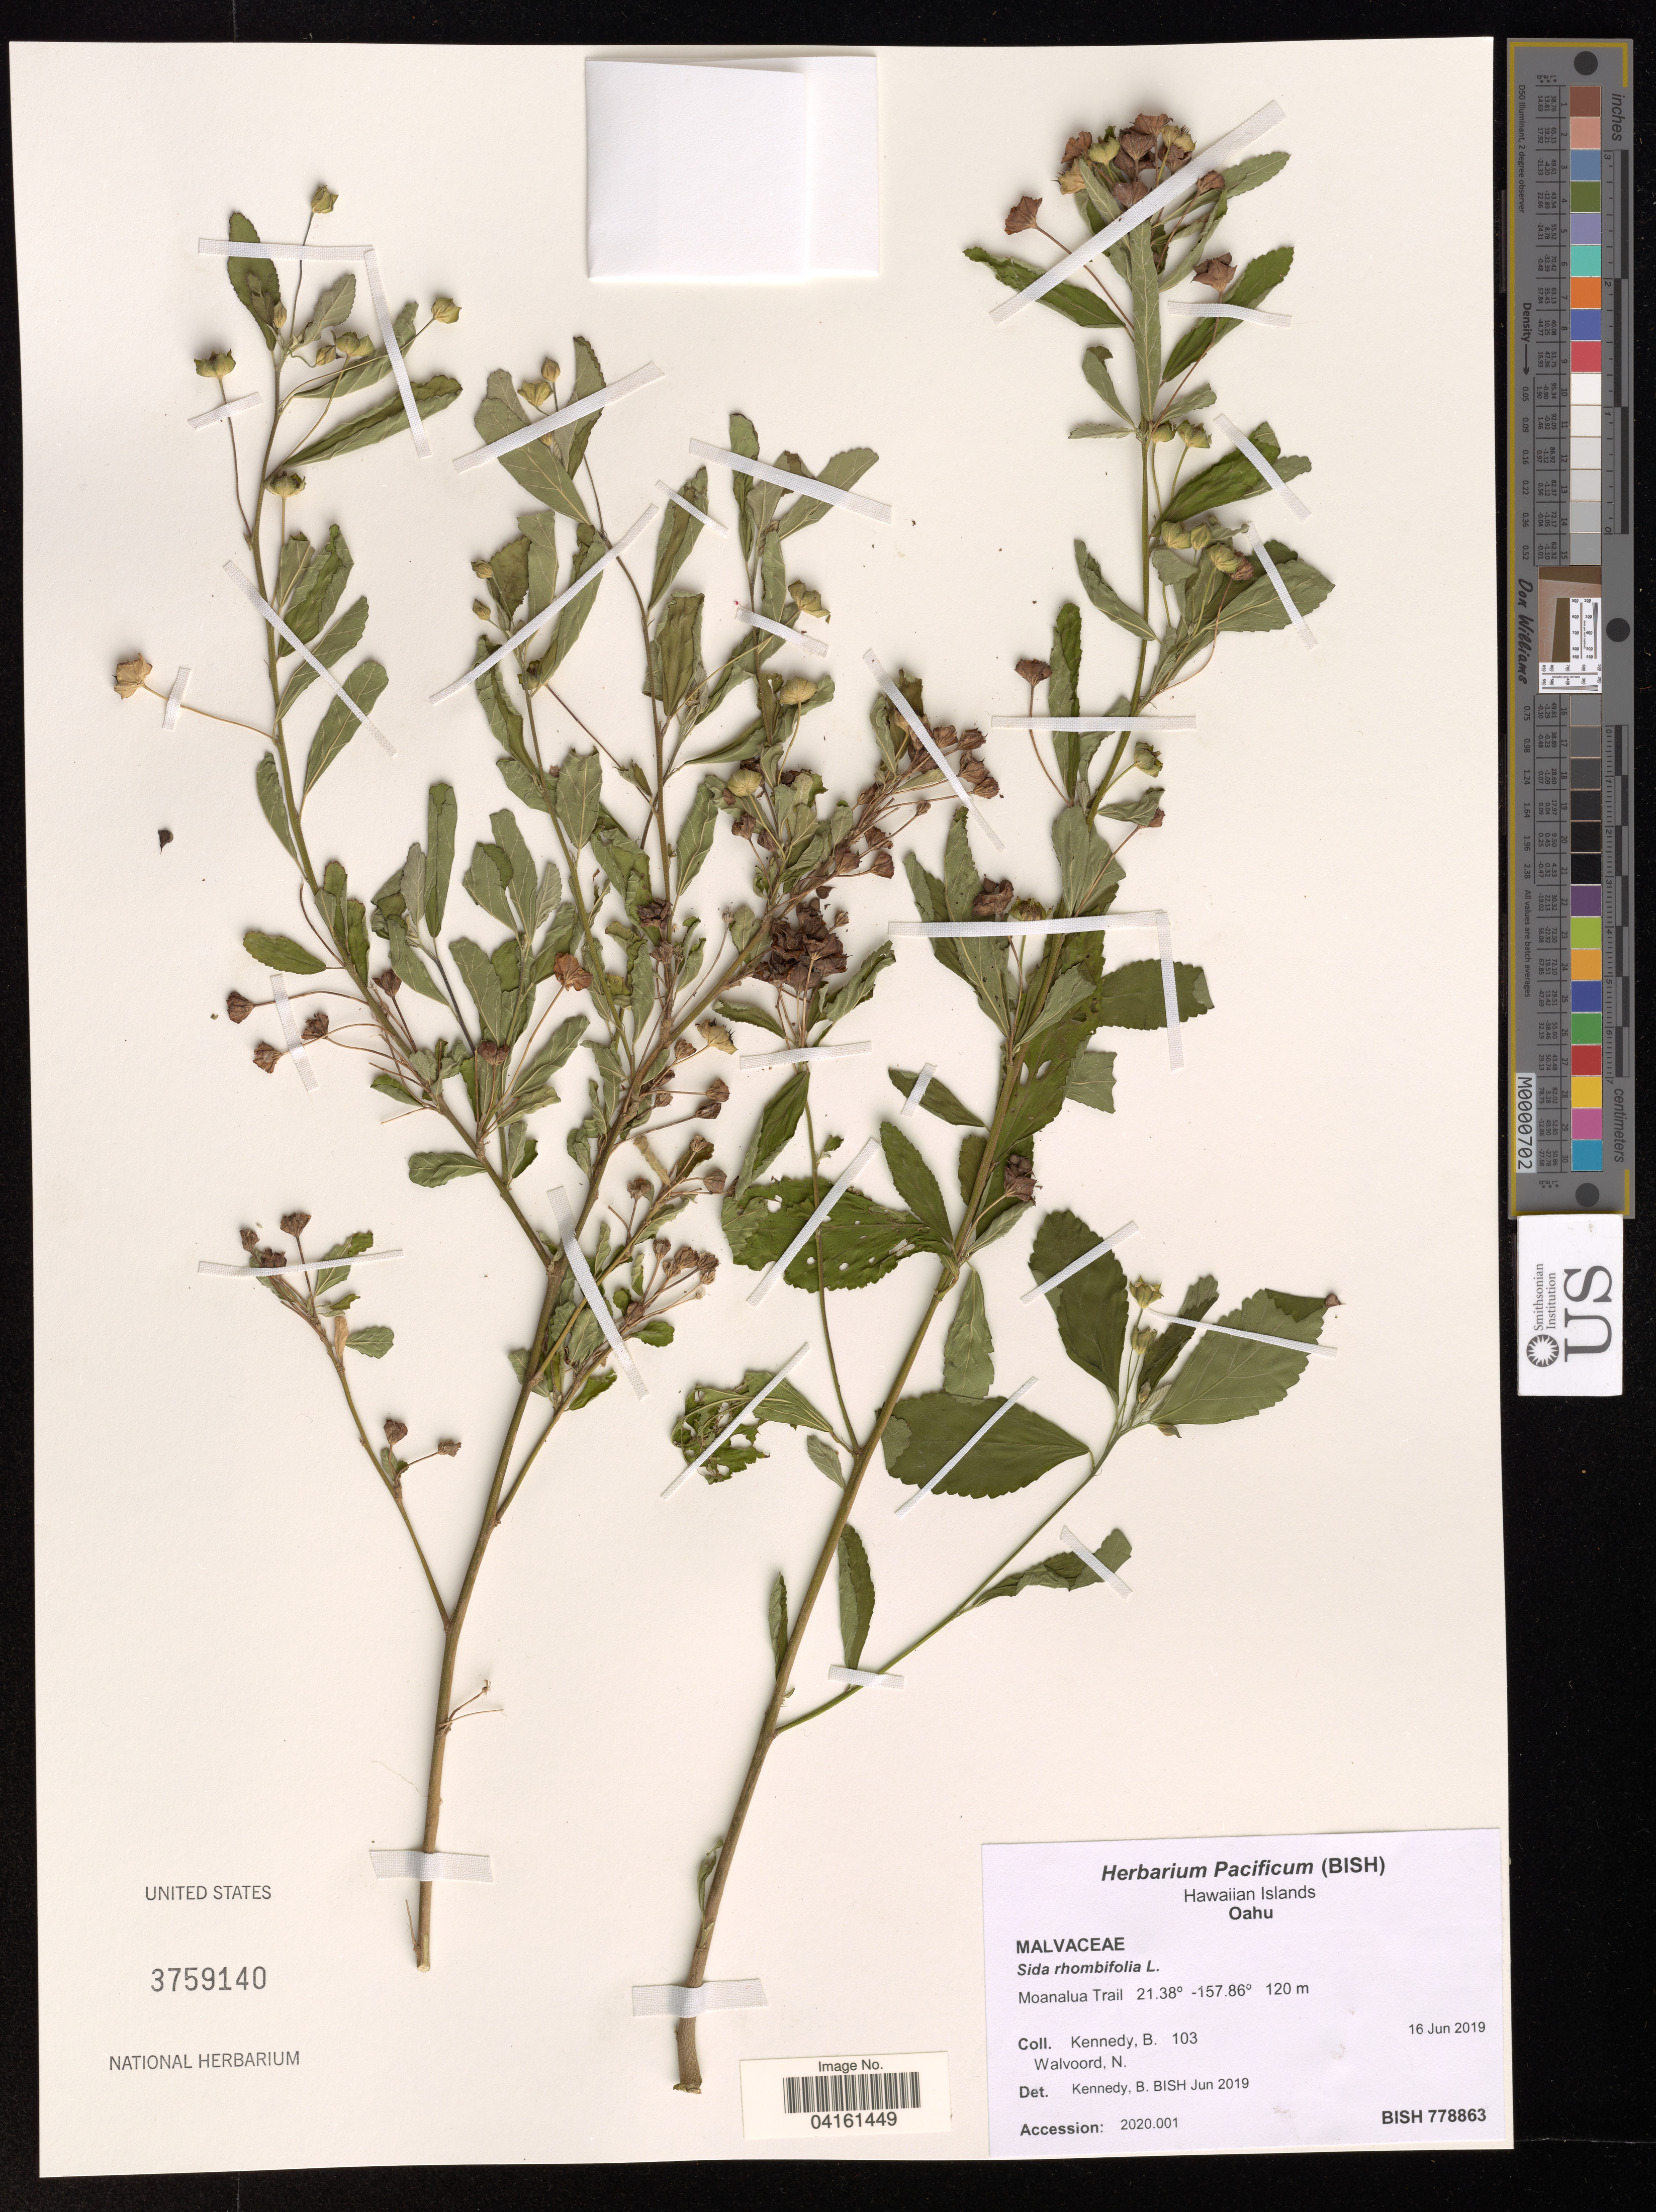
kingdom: Plantae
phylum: Tracheophyta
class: Magnoliopsida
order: Malvales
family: Malvaceae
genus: Sida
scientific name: Sida rhombifolia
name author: L.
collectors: B. Kennedy & N. Walvoord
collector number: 103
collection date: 2019-06-16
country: United States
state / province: Hawaii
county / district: Honolulu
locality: Oahu. Moanalua Trail.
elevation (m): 120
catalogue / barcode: US 3759140